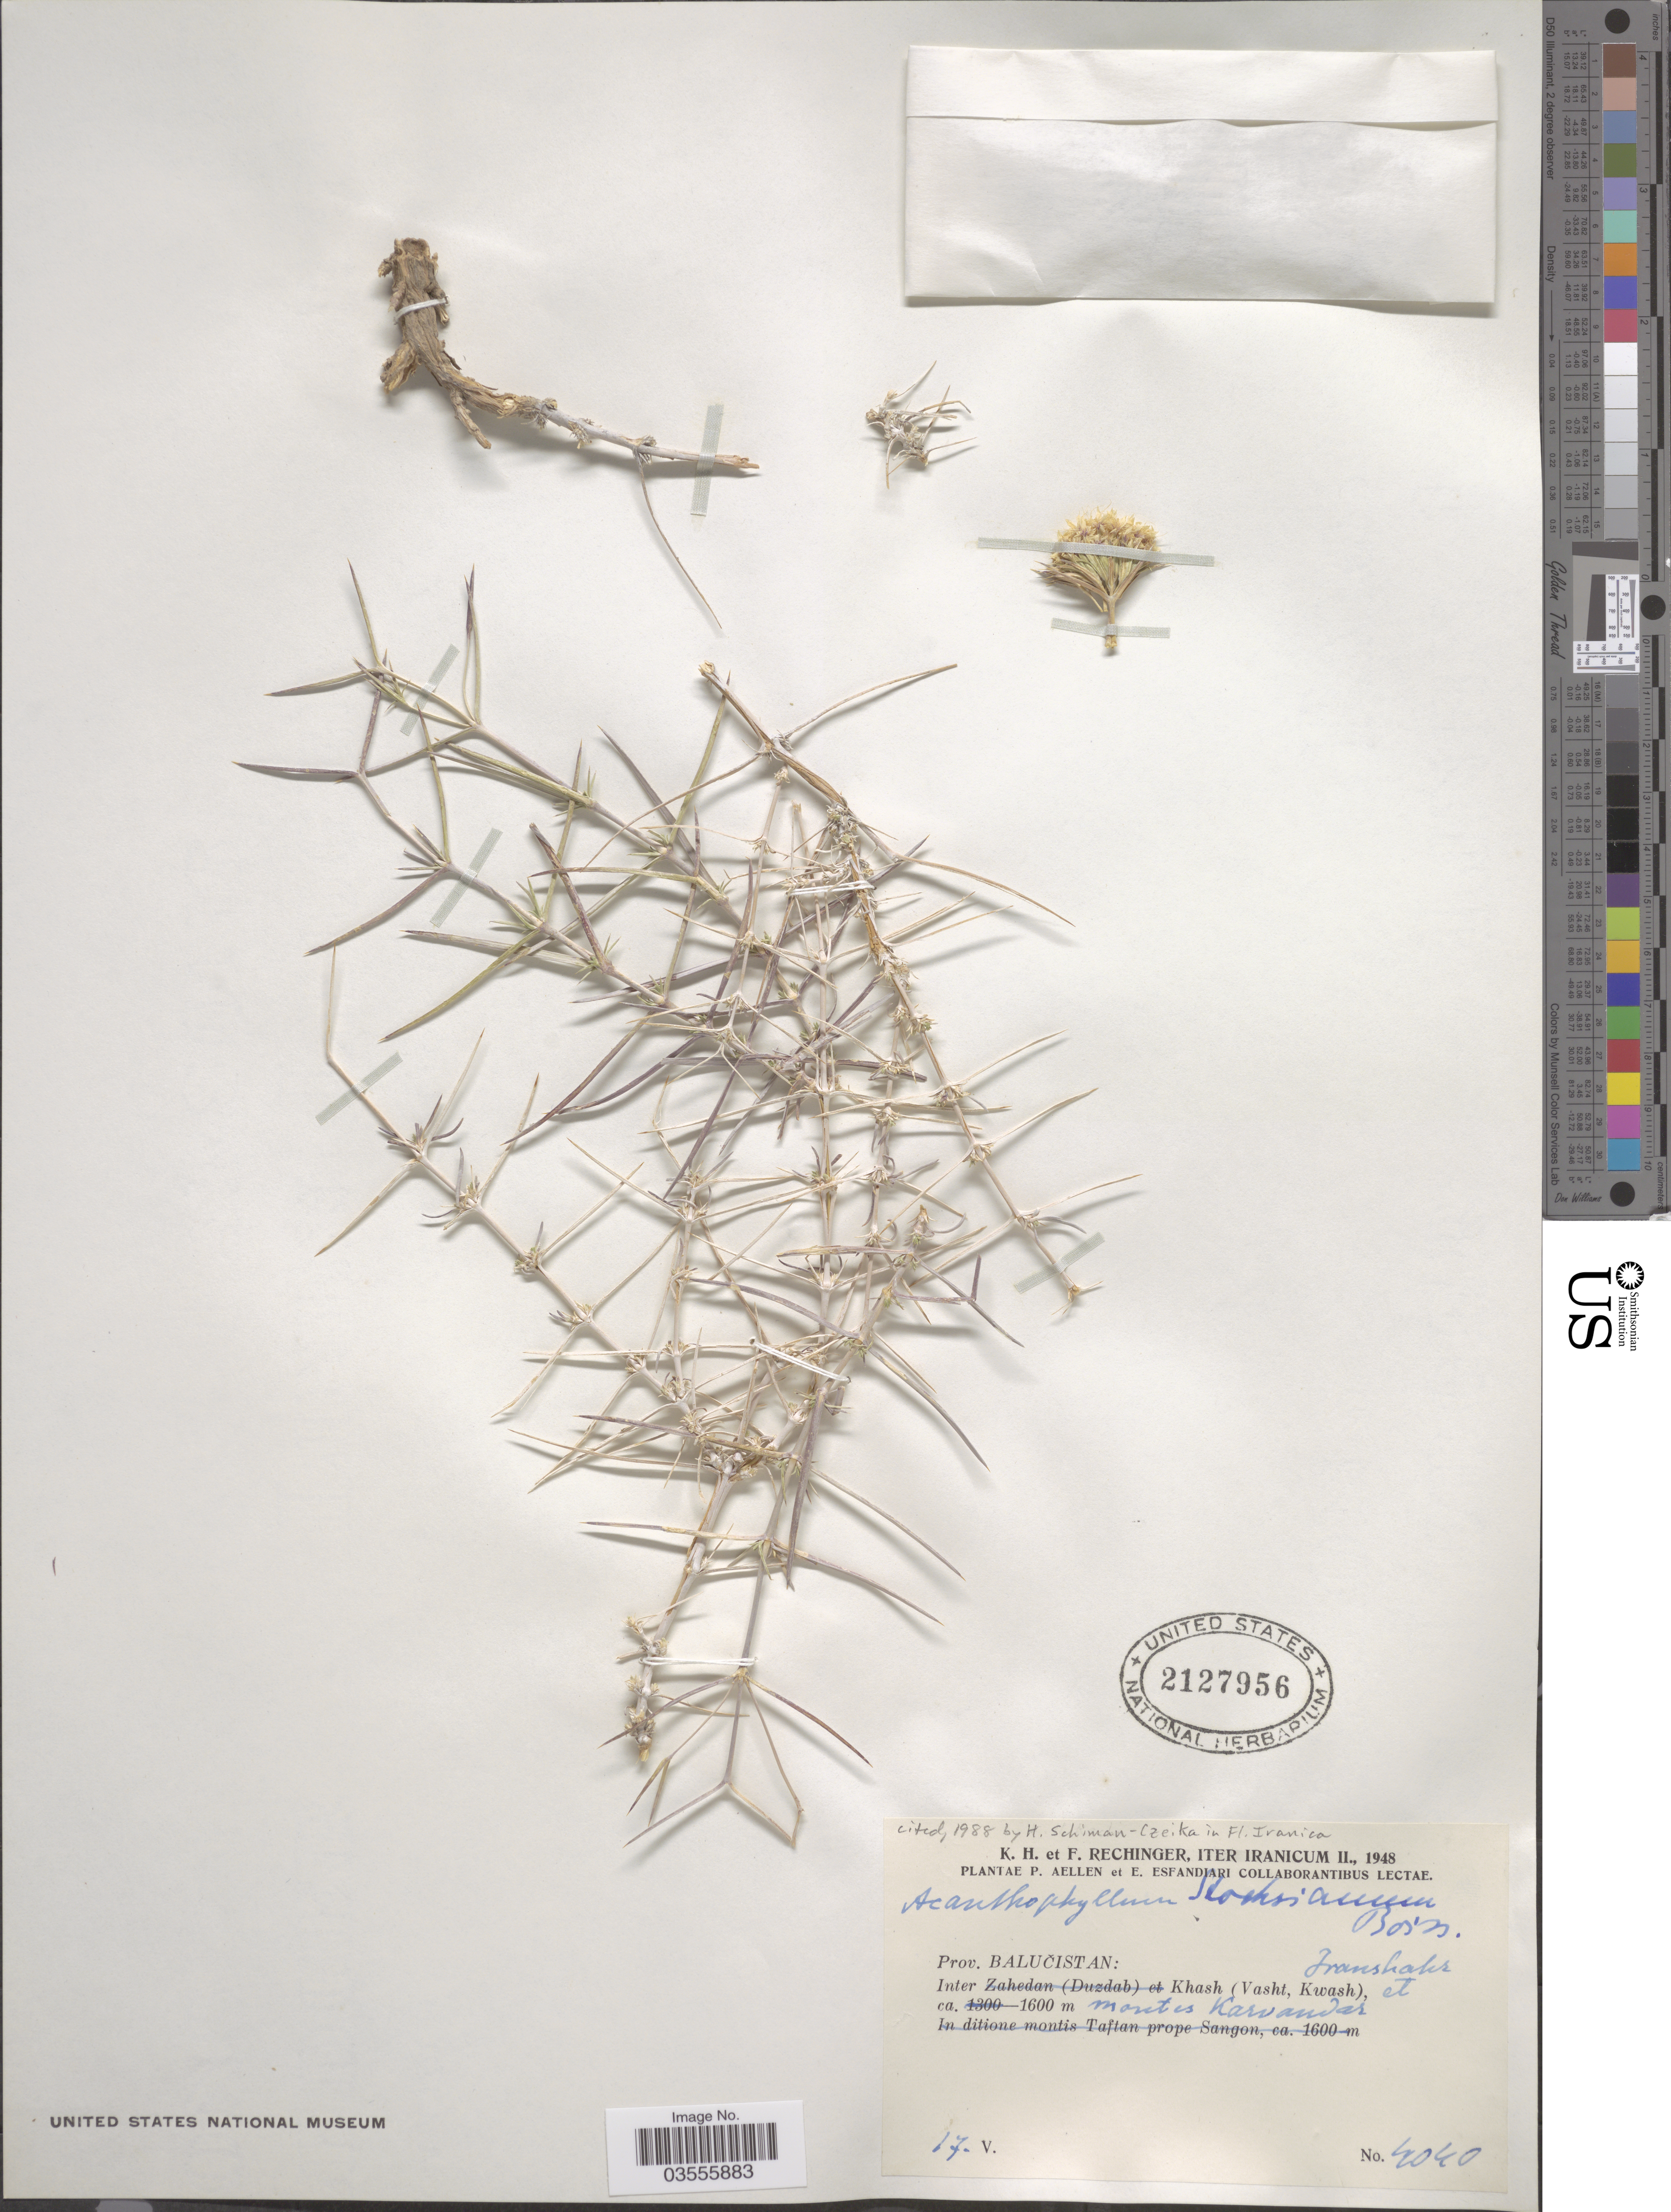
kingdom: Plantae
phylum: Tracheophyta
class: Magnoliopsida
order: Caryophyllales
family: Caryophyllaceae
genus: Acanthophyllum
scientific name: Acanthophyllum stocksianum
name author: Boiss.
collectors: K. H. Rechinger & F. Rechinger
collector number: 4040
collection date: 1948-05-17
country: Iran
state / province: Sistan and Baluchistan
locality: Iter Iranicum. Prov. Balučistan: Inter Kash (Vasht, Kwash), et Transhaks [interpreted]. Montes Karvandar [interpreted].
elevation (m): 1600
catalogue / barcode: US 2127956